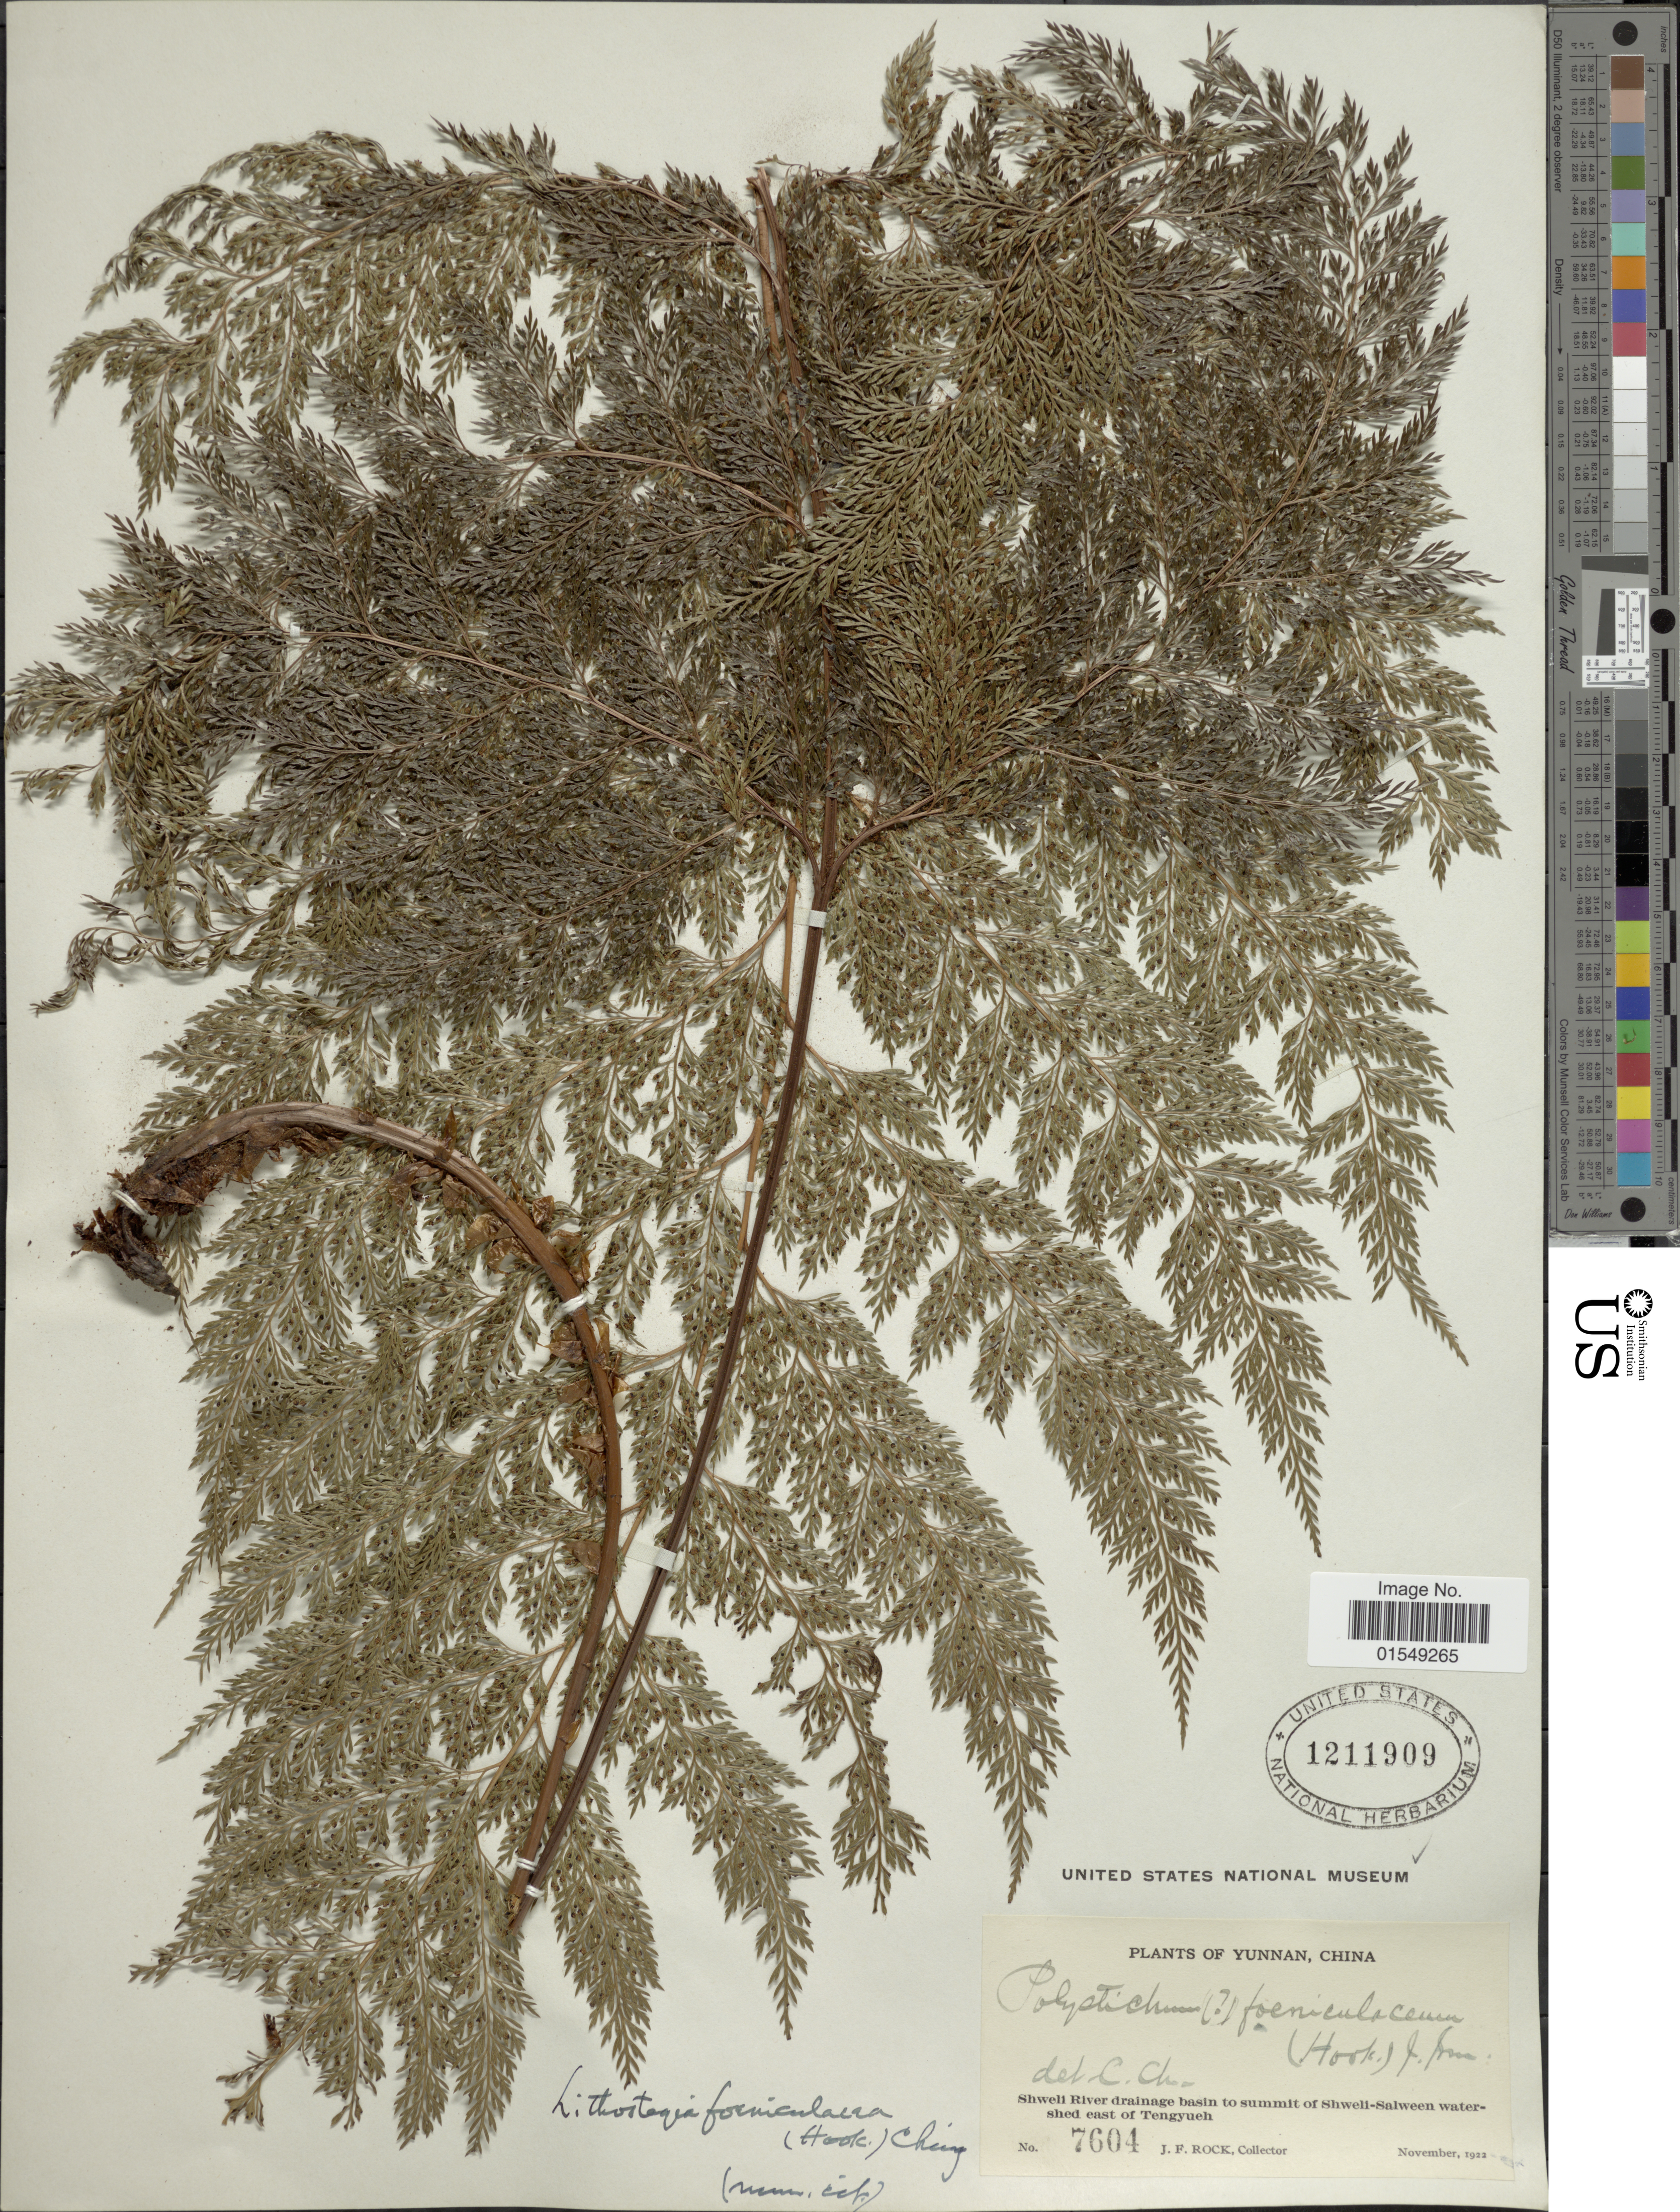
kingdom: Plantae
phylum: Tracheophyta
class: Polypodiopsida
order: Polypodiales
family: Dryopteridaceae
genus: Arachniodes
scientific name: Arachniodes superba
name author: Fraser-Jenk.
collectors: J. Rock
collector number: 7604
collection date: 1922-11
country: China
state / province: Yunnan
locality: Shweli River drainage basin to summit of Shweli-Salween watershed east of Tengyueh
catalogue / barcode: US 1211909